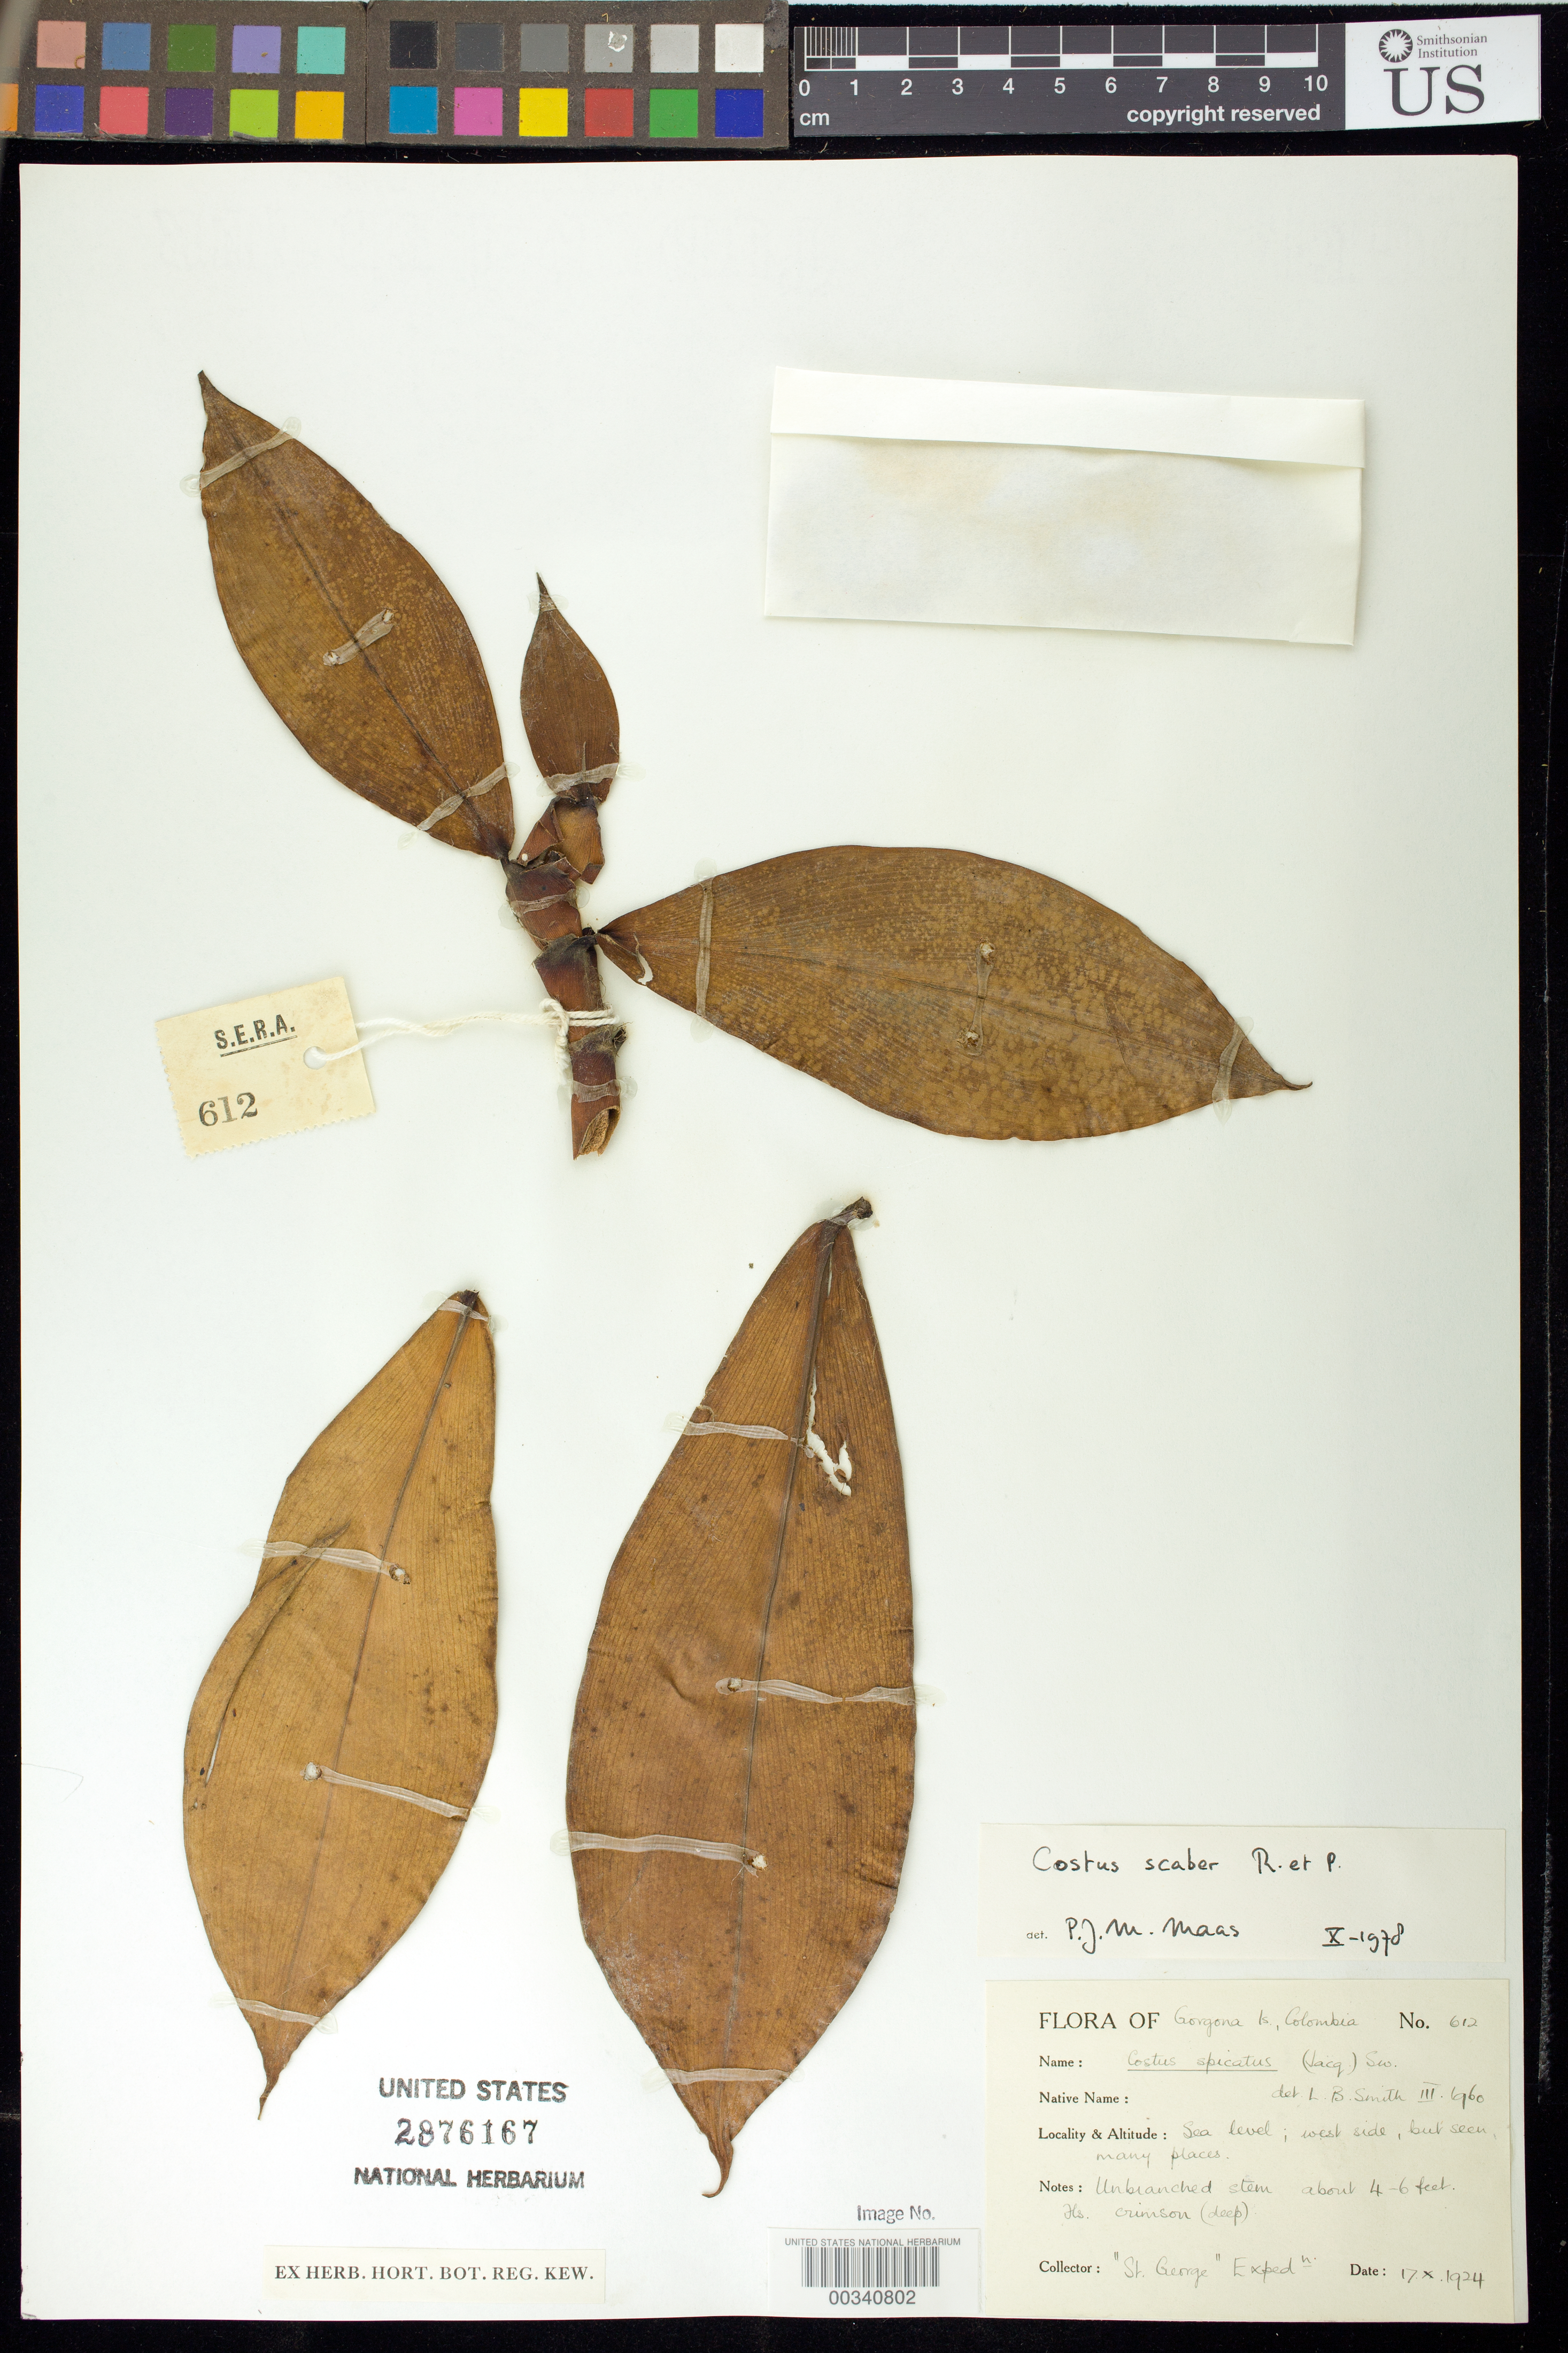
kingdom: Plantae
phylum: Tracheophyta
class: Liliopsida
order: Zingiberales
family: Costaceae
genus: Costus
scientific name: Costus scaber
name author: Ruiz & Pav.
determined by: Maas, Paul J. M.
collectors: St. George Exped.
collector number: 612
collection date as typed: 17 Oct 1924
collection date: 1924-10-17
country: Colombia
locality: Flora of Gorgona Is., sea level; W side, but seen many places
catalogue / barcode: US 2876167